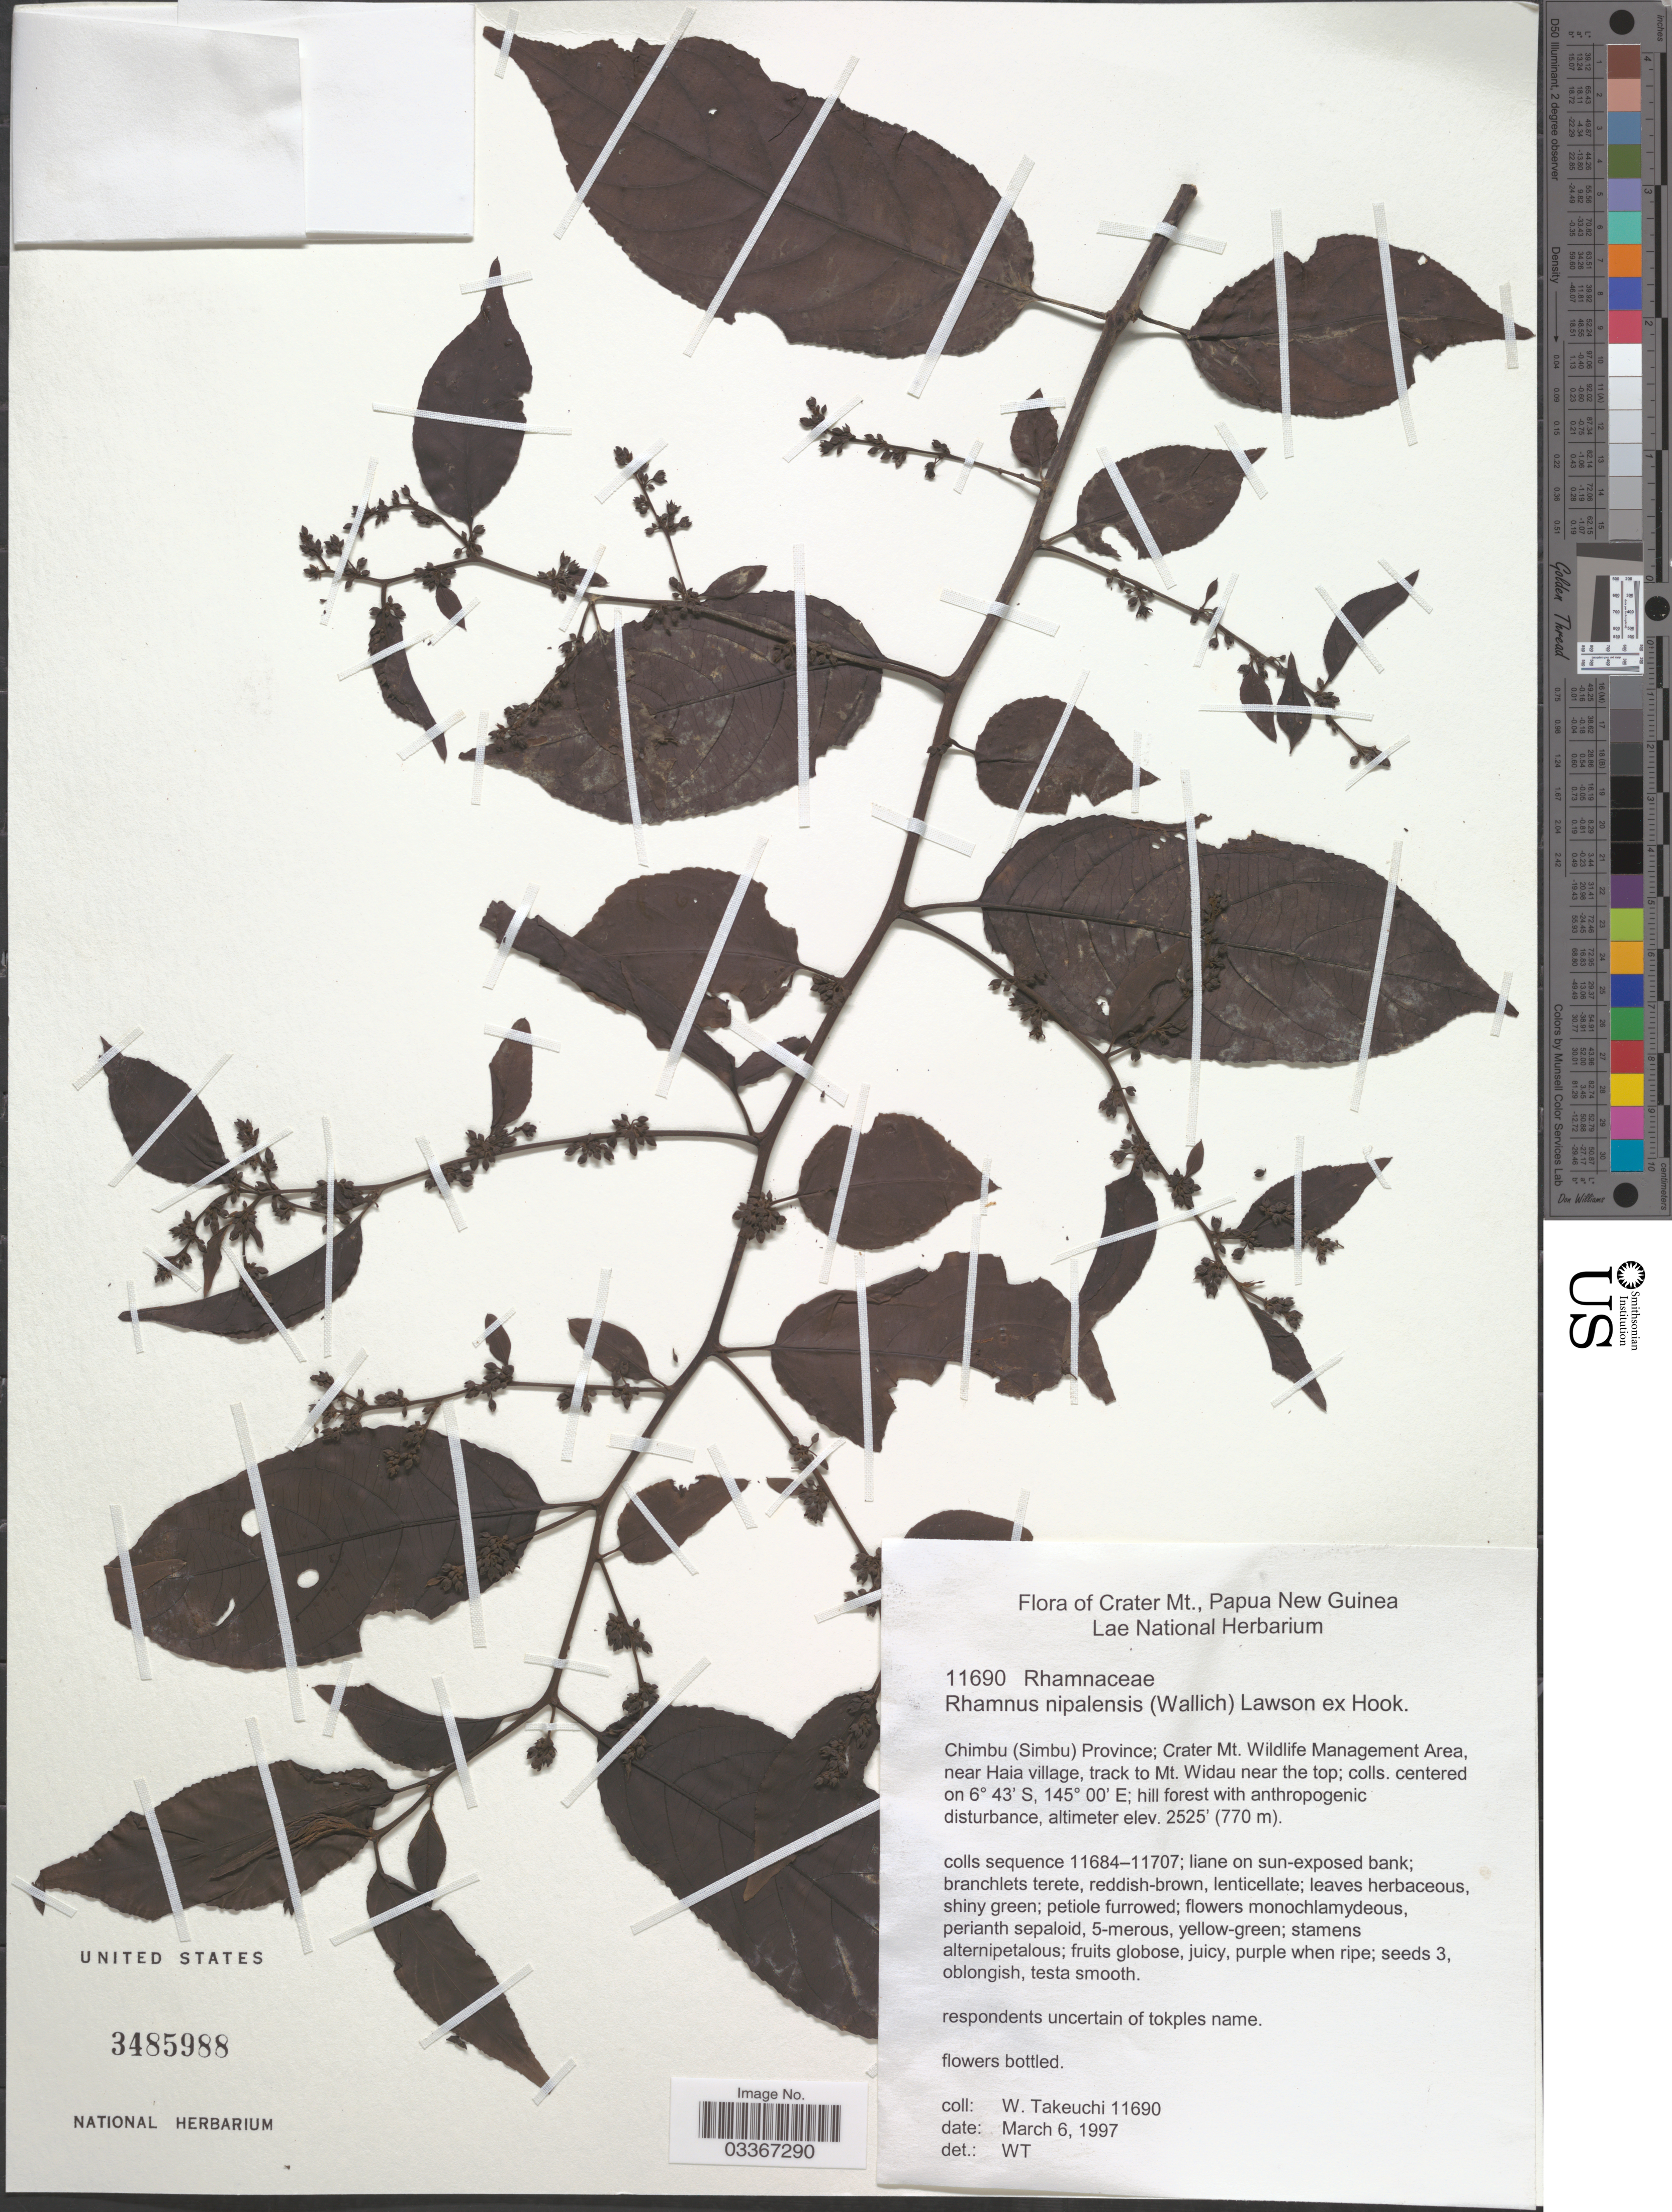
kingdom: Plantae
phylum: Tracheophyta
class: Magnoliopsida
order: Rosales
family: Rhamnaceae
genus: Rhamnus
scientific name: Rhamnus nepalensis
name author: (Wall.) M.A. Lawson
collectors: W. Takeuchi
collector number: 11690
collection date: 1997-03-06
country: Papua New Guinea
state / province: Chimbu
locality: Crater Mt. Chimbu (Simbu) Province; Crater Mt. Wildlife Management Area, near Haia village, track to Mt. Widau near the top.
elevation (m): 770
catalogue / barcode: US 3485988